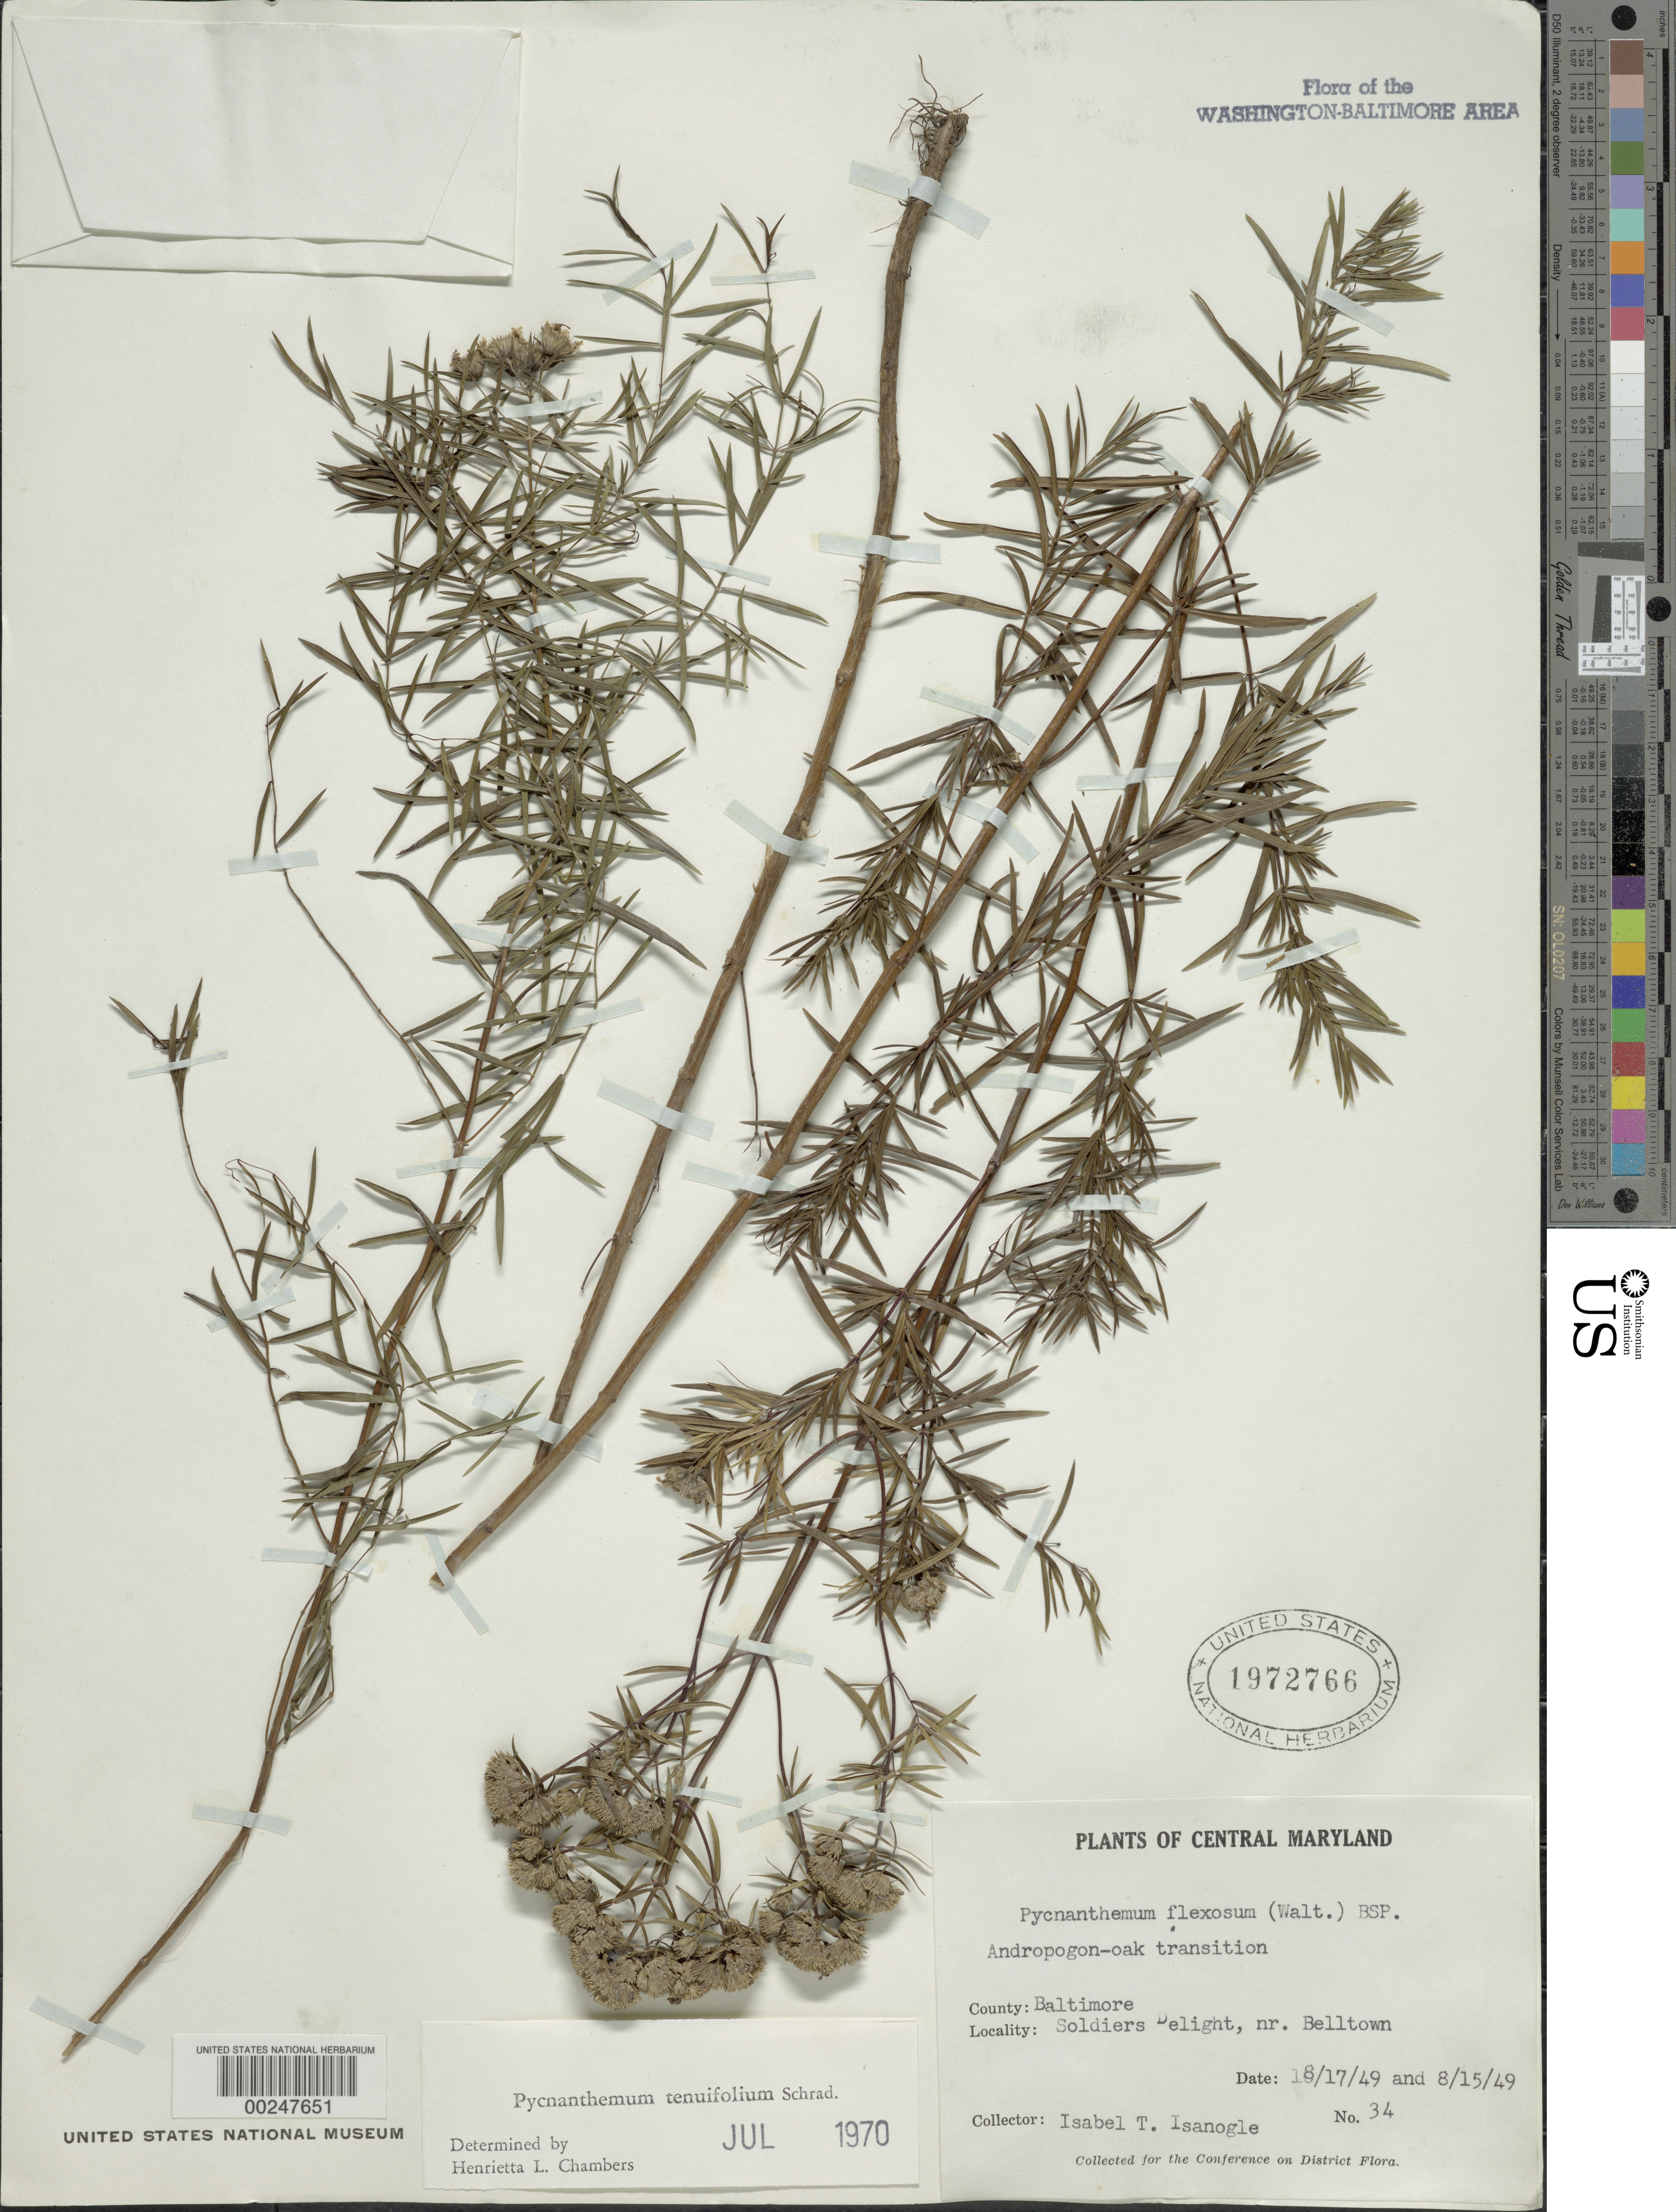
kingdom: Plantae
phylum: Tracheophyta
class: Magnoliopsida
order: Lamiales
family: Lamiaceae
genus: Pycnanthemum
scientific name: Pycnanthemum tenuifolium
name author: Schrad.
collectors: I. Isanogle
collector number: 34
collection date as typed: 15 Aug 1949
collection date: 1949-08-15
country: United States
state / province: Maryland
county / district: Baltimore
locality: Soldiers Delight, near Belltown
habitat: Andropogo-oak transition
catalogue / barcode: US 1972766